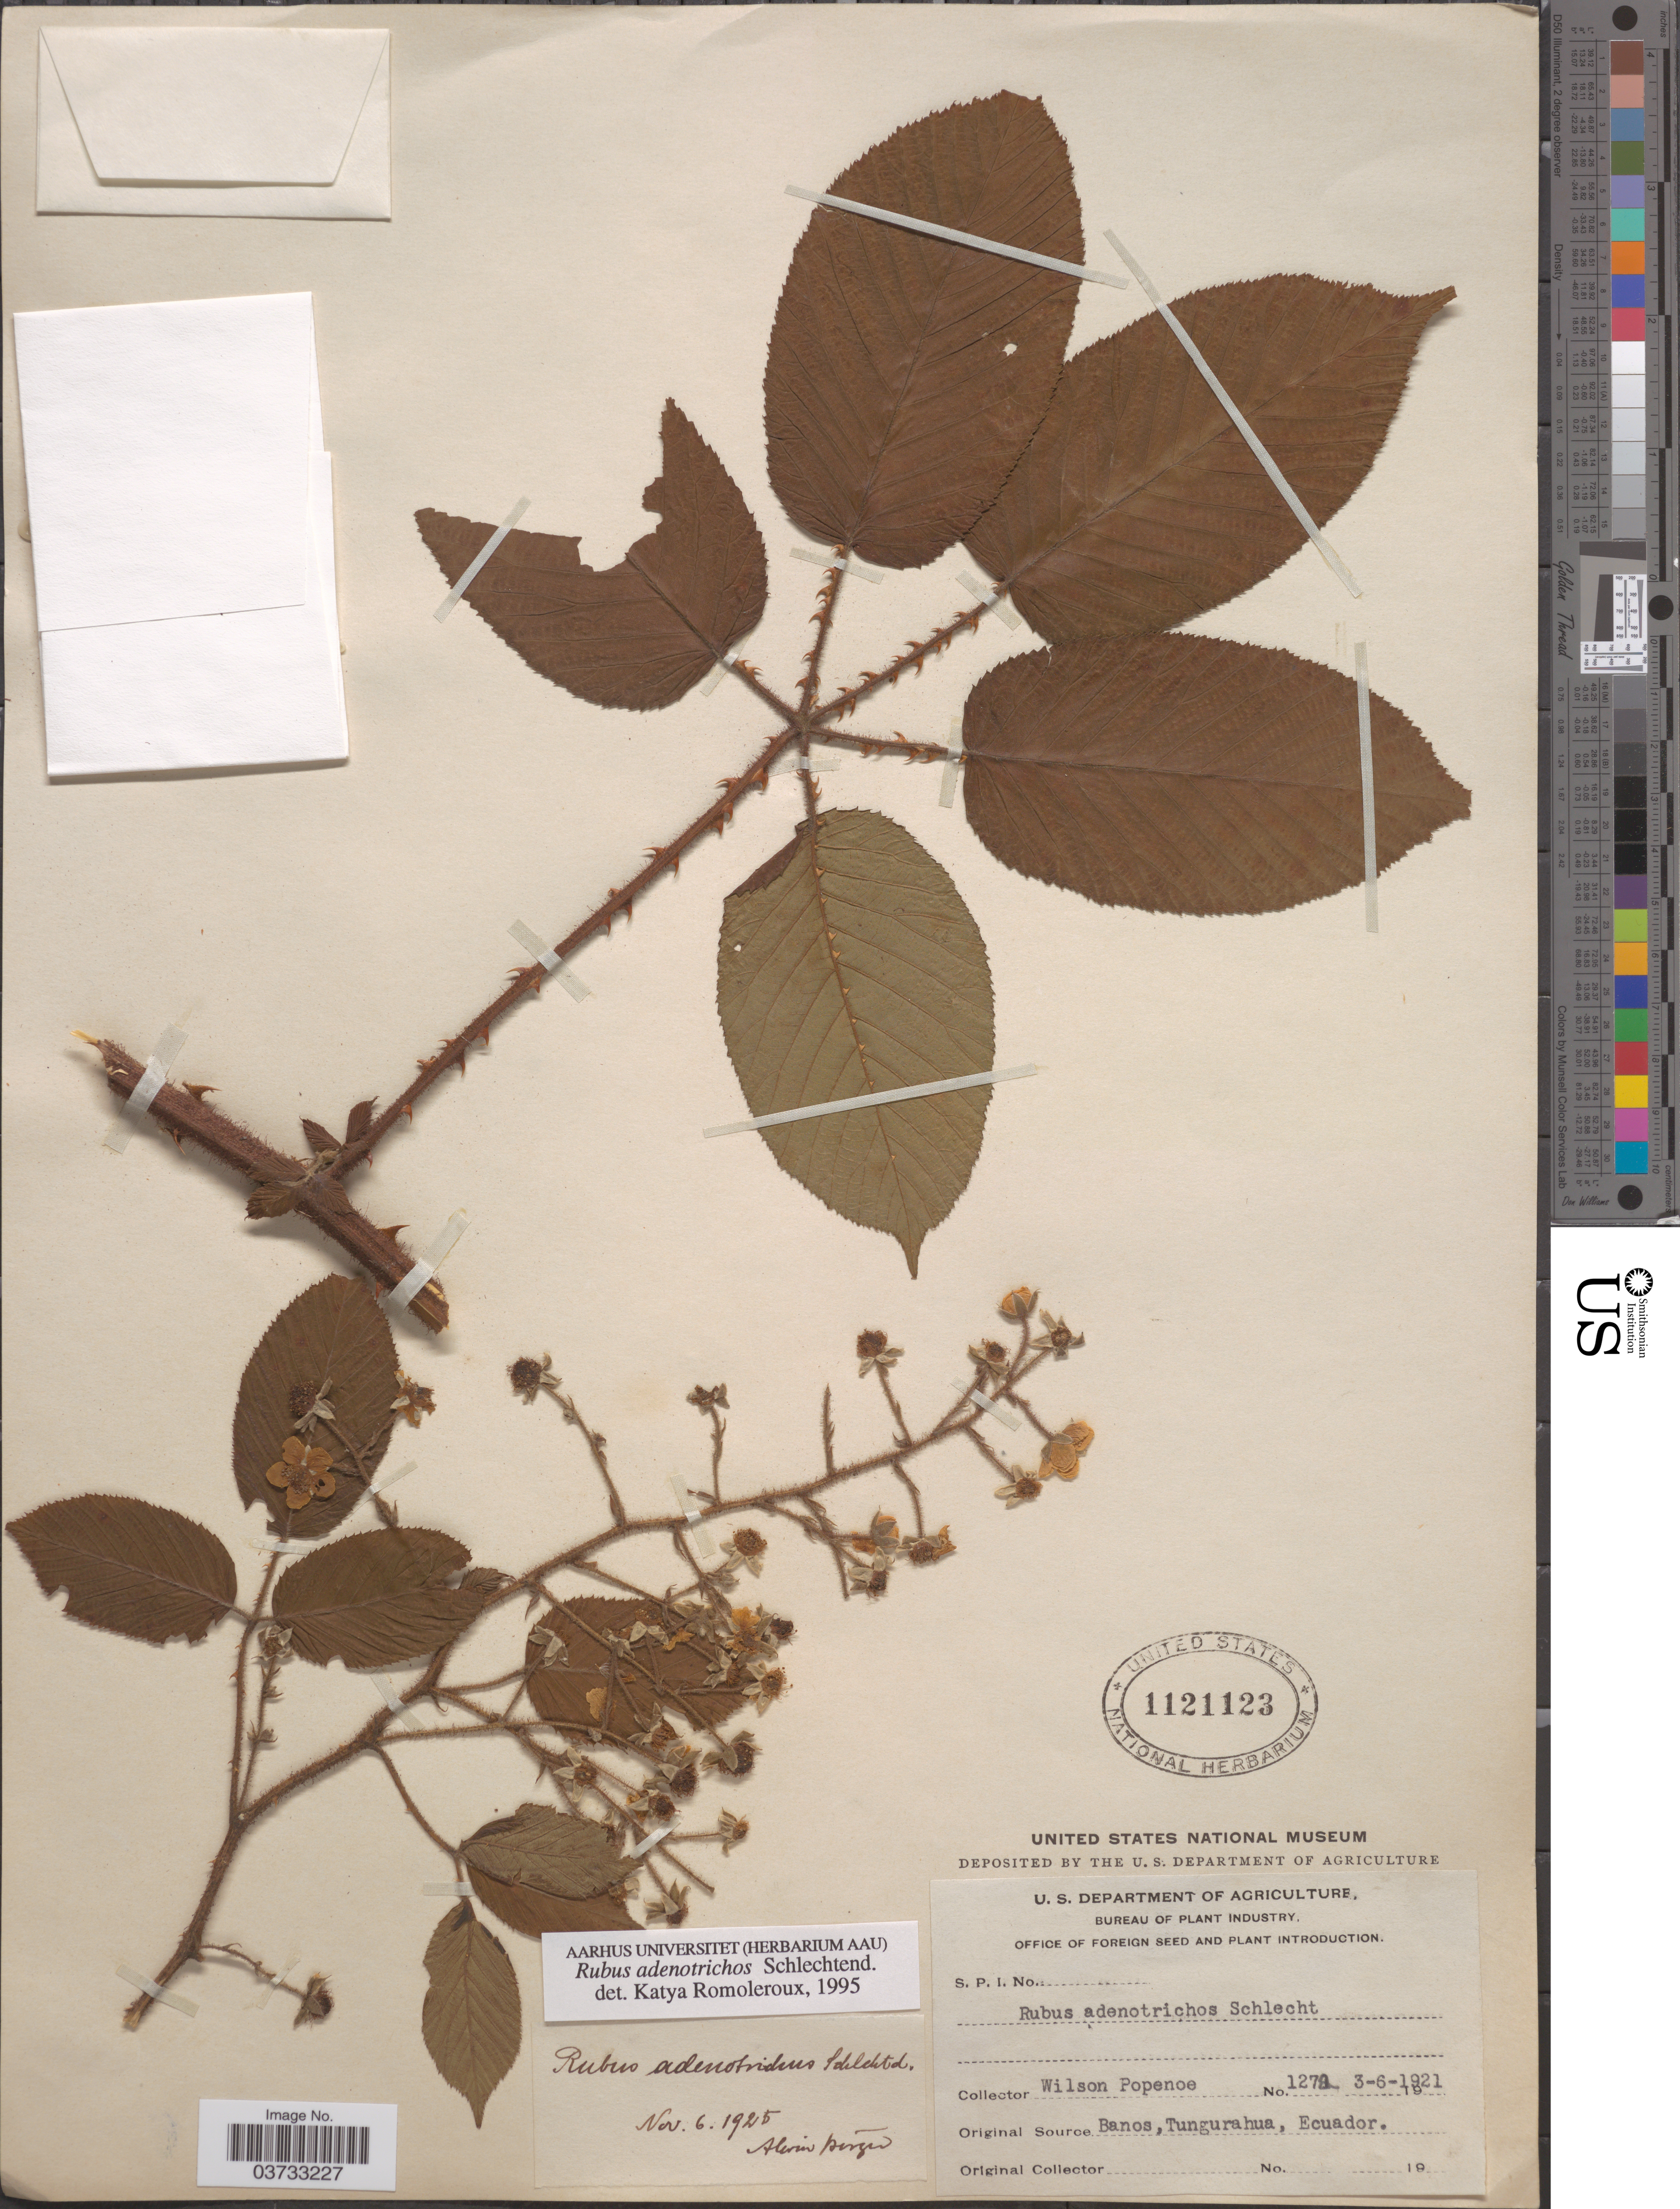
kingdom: Plantae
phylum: Tracheophyta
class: Magnoliopsida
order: Rosales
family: Rosaceae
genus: Rubus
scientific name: Rubus adenotrichos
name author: Schltdl.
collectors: F. Popenoe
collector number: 1278*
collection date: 1921-06-03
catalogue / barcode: US 1121123